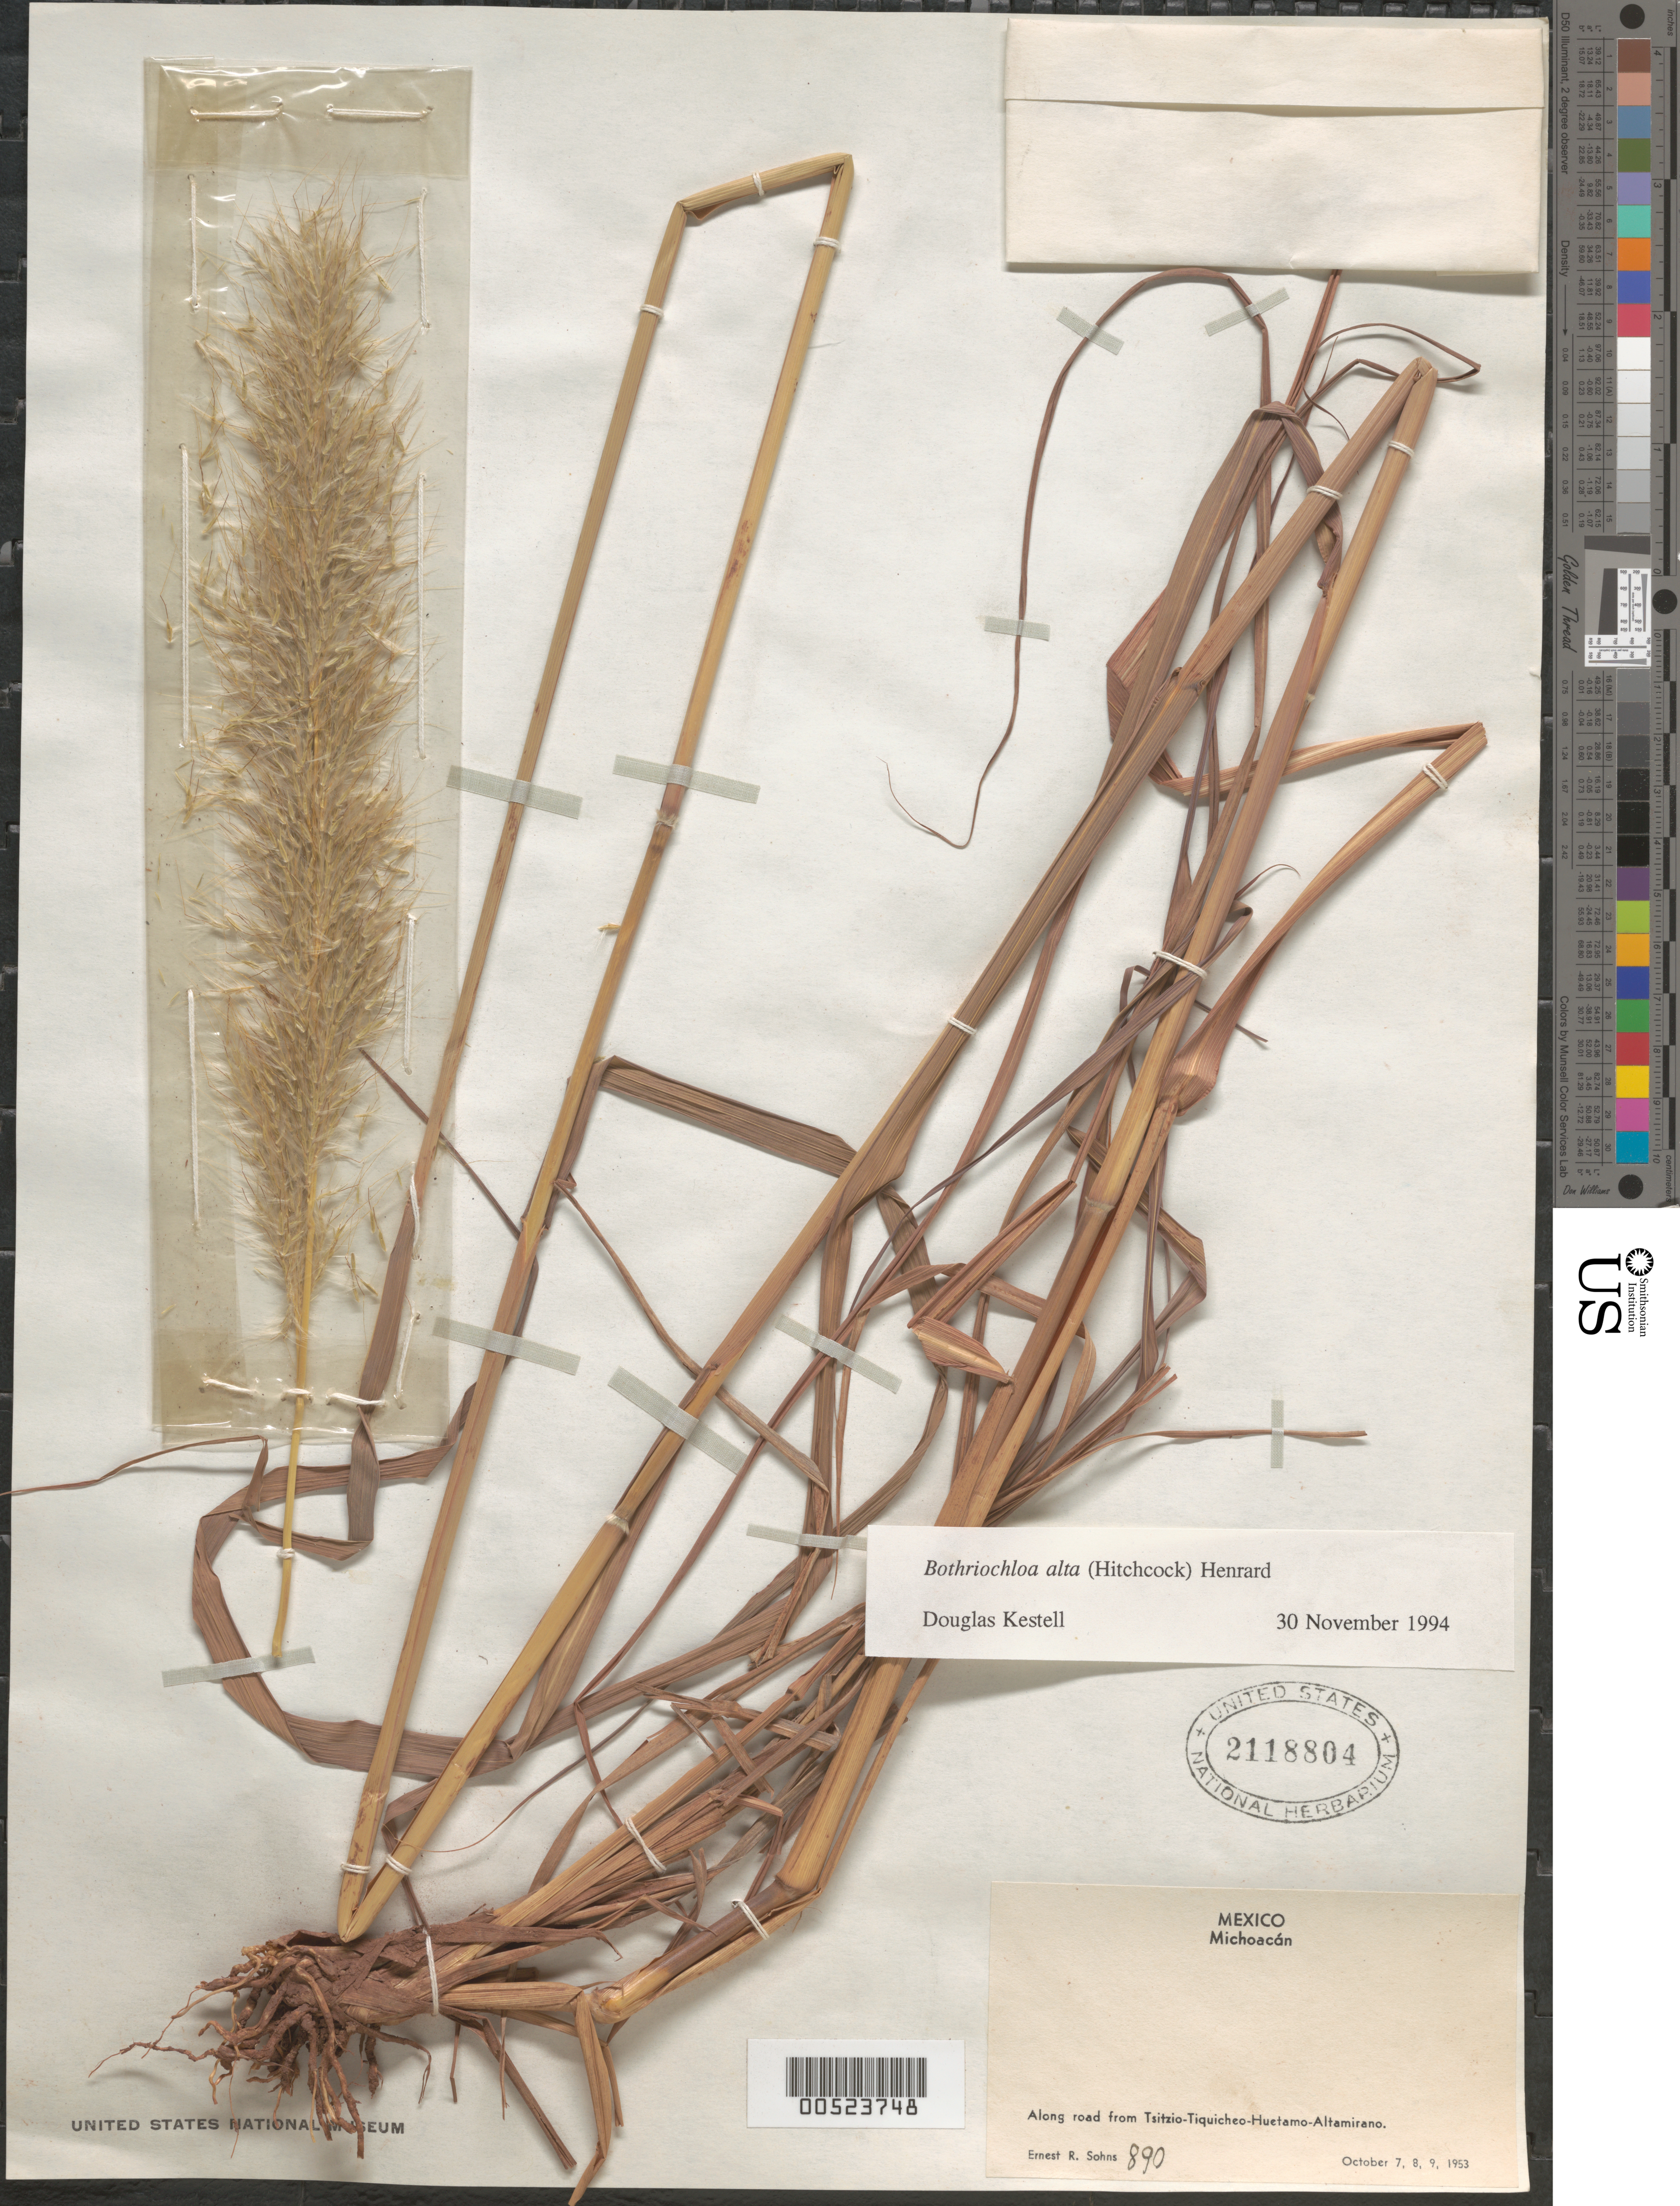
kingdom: Plantae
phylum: Tracheophyta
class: Liliopsida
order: Poales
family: Poaceae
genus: Bothriochloa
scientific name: Bothriochloa alta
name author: (Hitchc.) Henr.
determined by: Kestell, Douglas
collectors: E. R. Sohns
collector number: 890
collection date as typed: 7 Oct 1953 to 9 Oct 1953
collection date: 1953-10-07/1953-10-09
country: Mexico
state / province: Michoacán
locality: Along rd from Tsitzio-Tiquicheo-Huetamo-Altamirano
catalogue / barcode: US 2118804